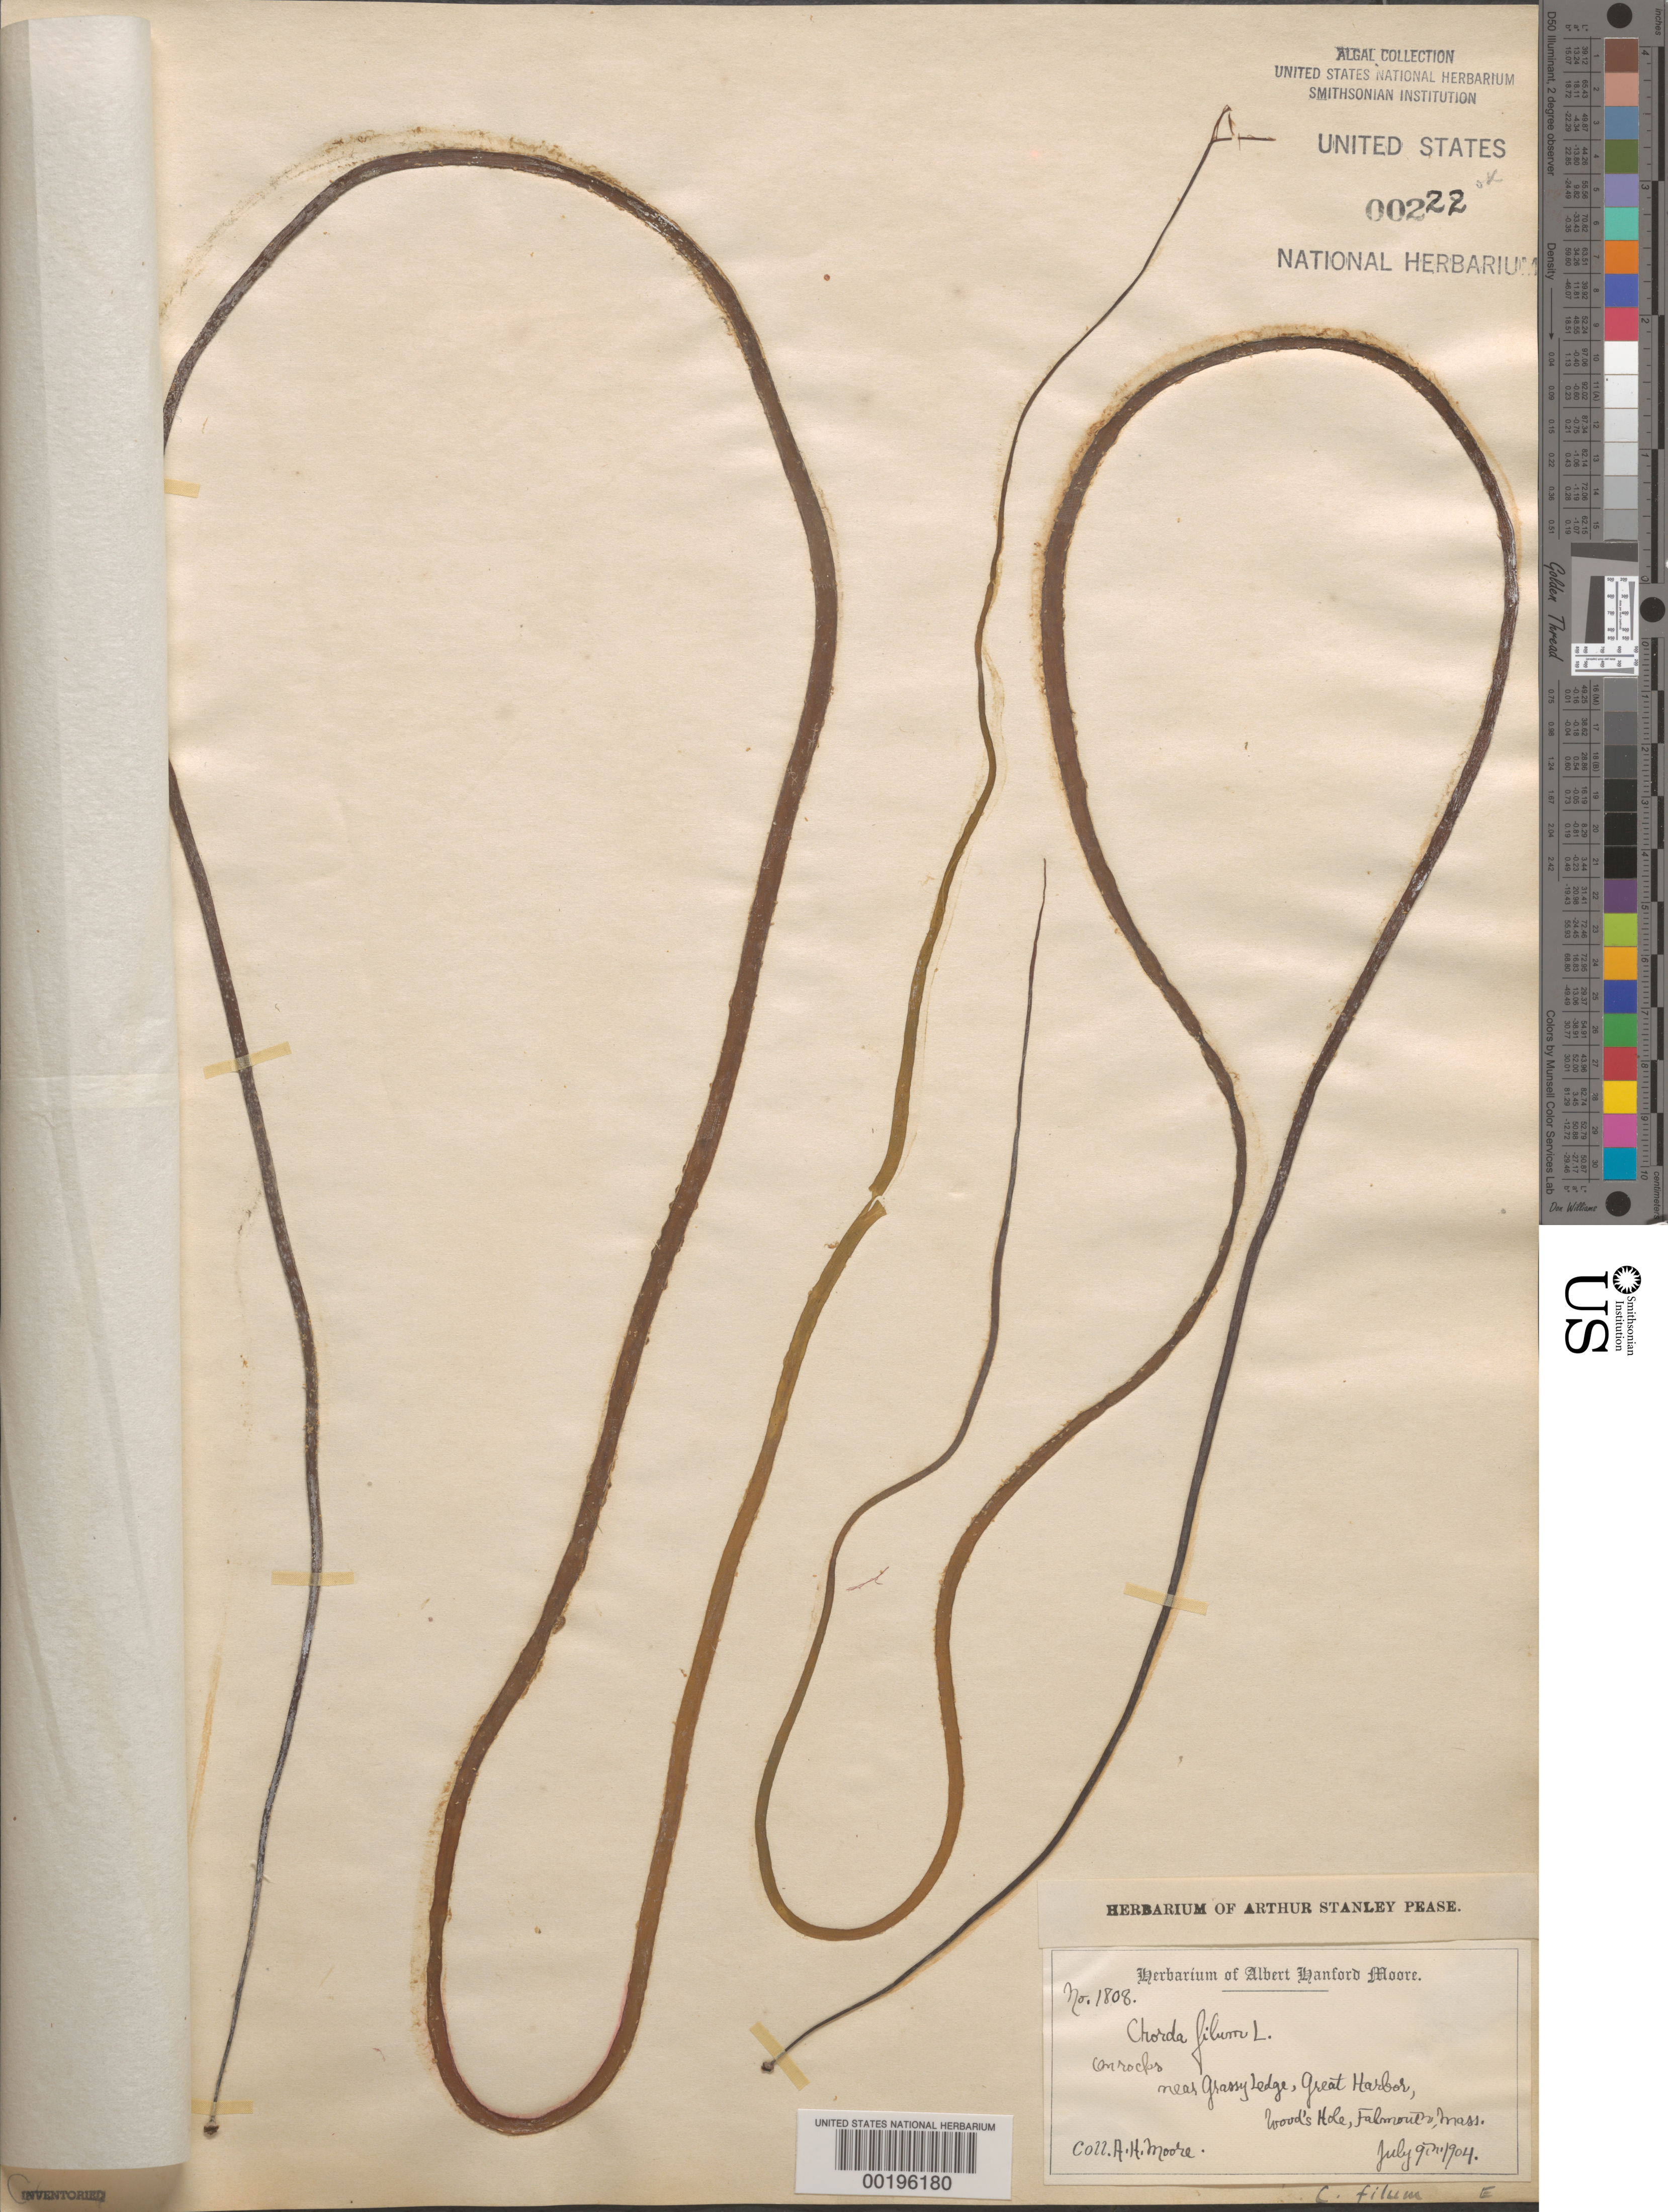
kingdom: Chromista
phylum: Ochrophyta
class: Phaeophyceae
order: Laminariales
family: Chordaceae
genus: Chorda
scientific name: Chorda filum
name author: (L.) Stackh.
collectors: A. H. Moore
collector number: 1808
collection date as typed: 09 Jul 1904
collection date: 1904-07-09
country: United States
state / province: Massachusetts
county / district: Barnstable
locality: Woods Hole, near Grassy Ledge, Great Harbor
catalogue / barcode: US 222